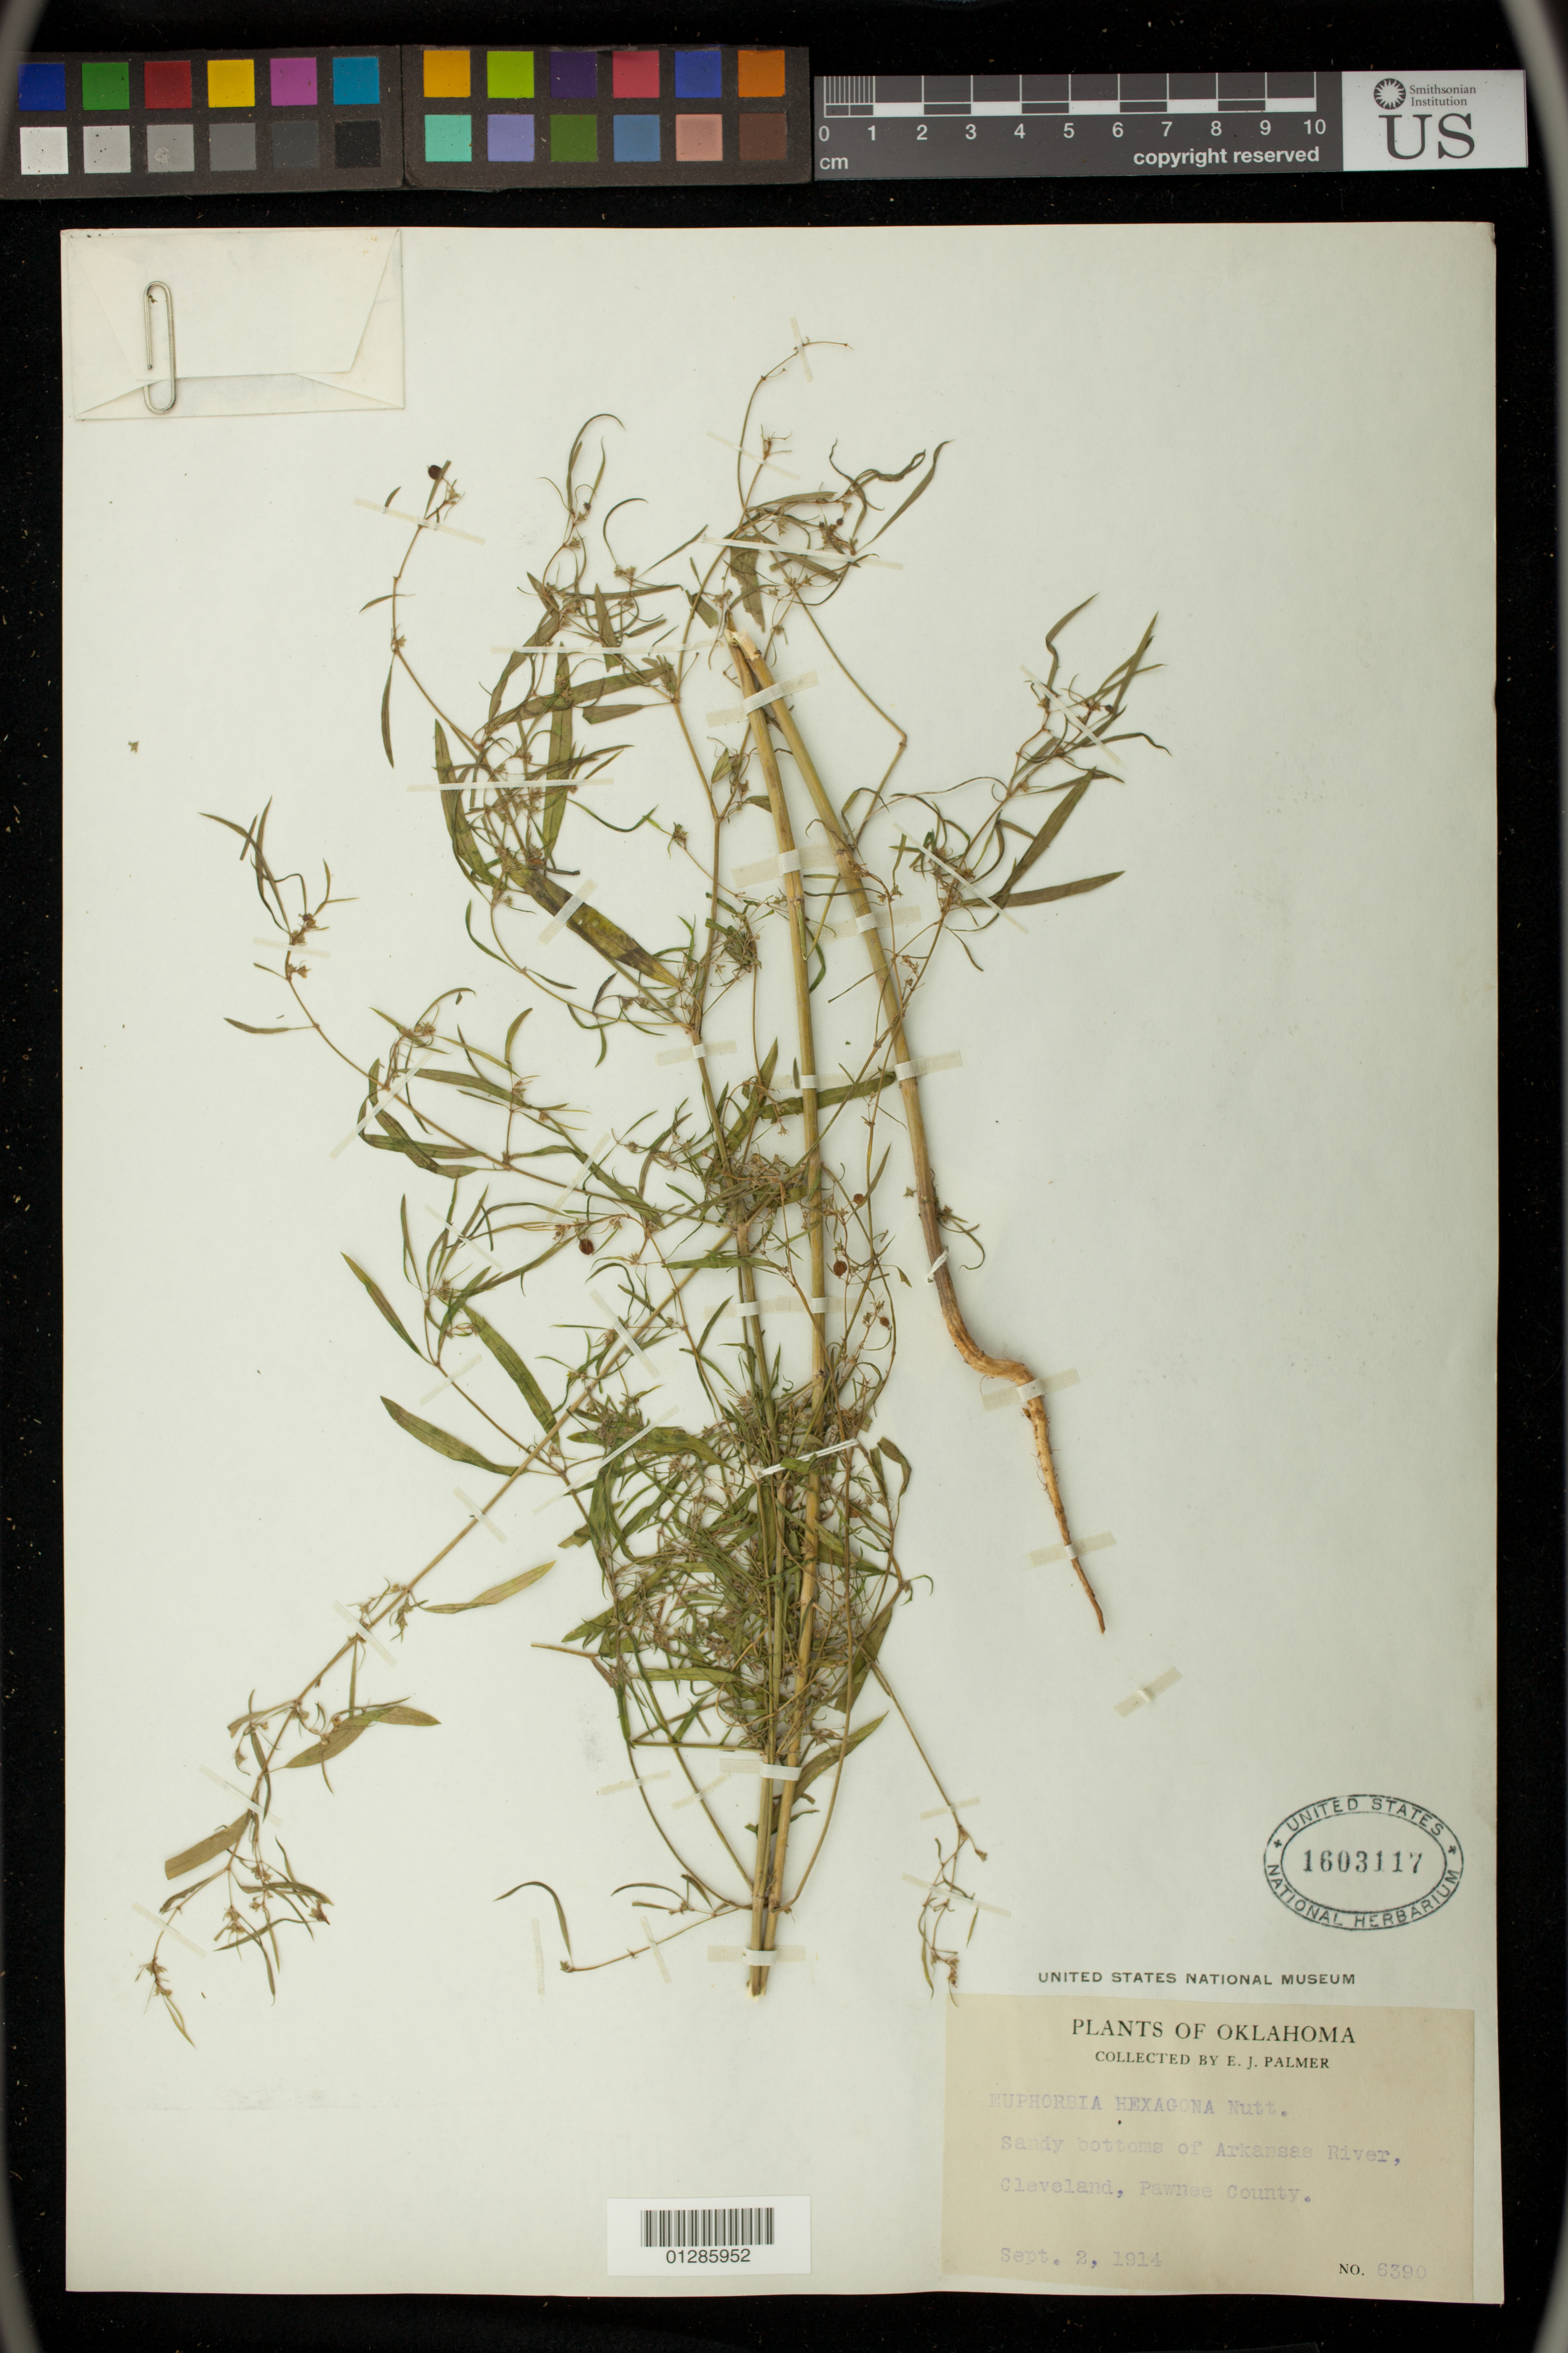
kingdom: Plantae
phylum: Tracheophyta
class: Magnoliopsida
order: Malpighiales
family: Euphorbiaceae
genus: Euphorbia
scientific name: Euphorbia hexagona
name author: Nutt. ex Spreng.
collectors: E. J. Palmer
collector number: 6390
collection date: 1914-09-02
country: United States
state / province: Oklahoma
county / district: Pawnee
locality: Sandy bottoms of Arkansas River, Cleveland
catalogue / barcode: US 1603117